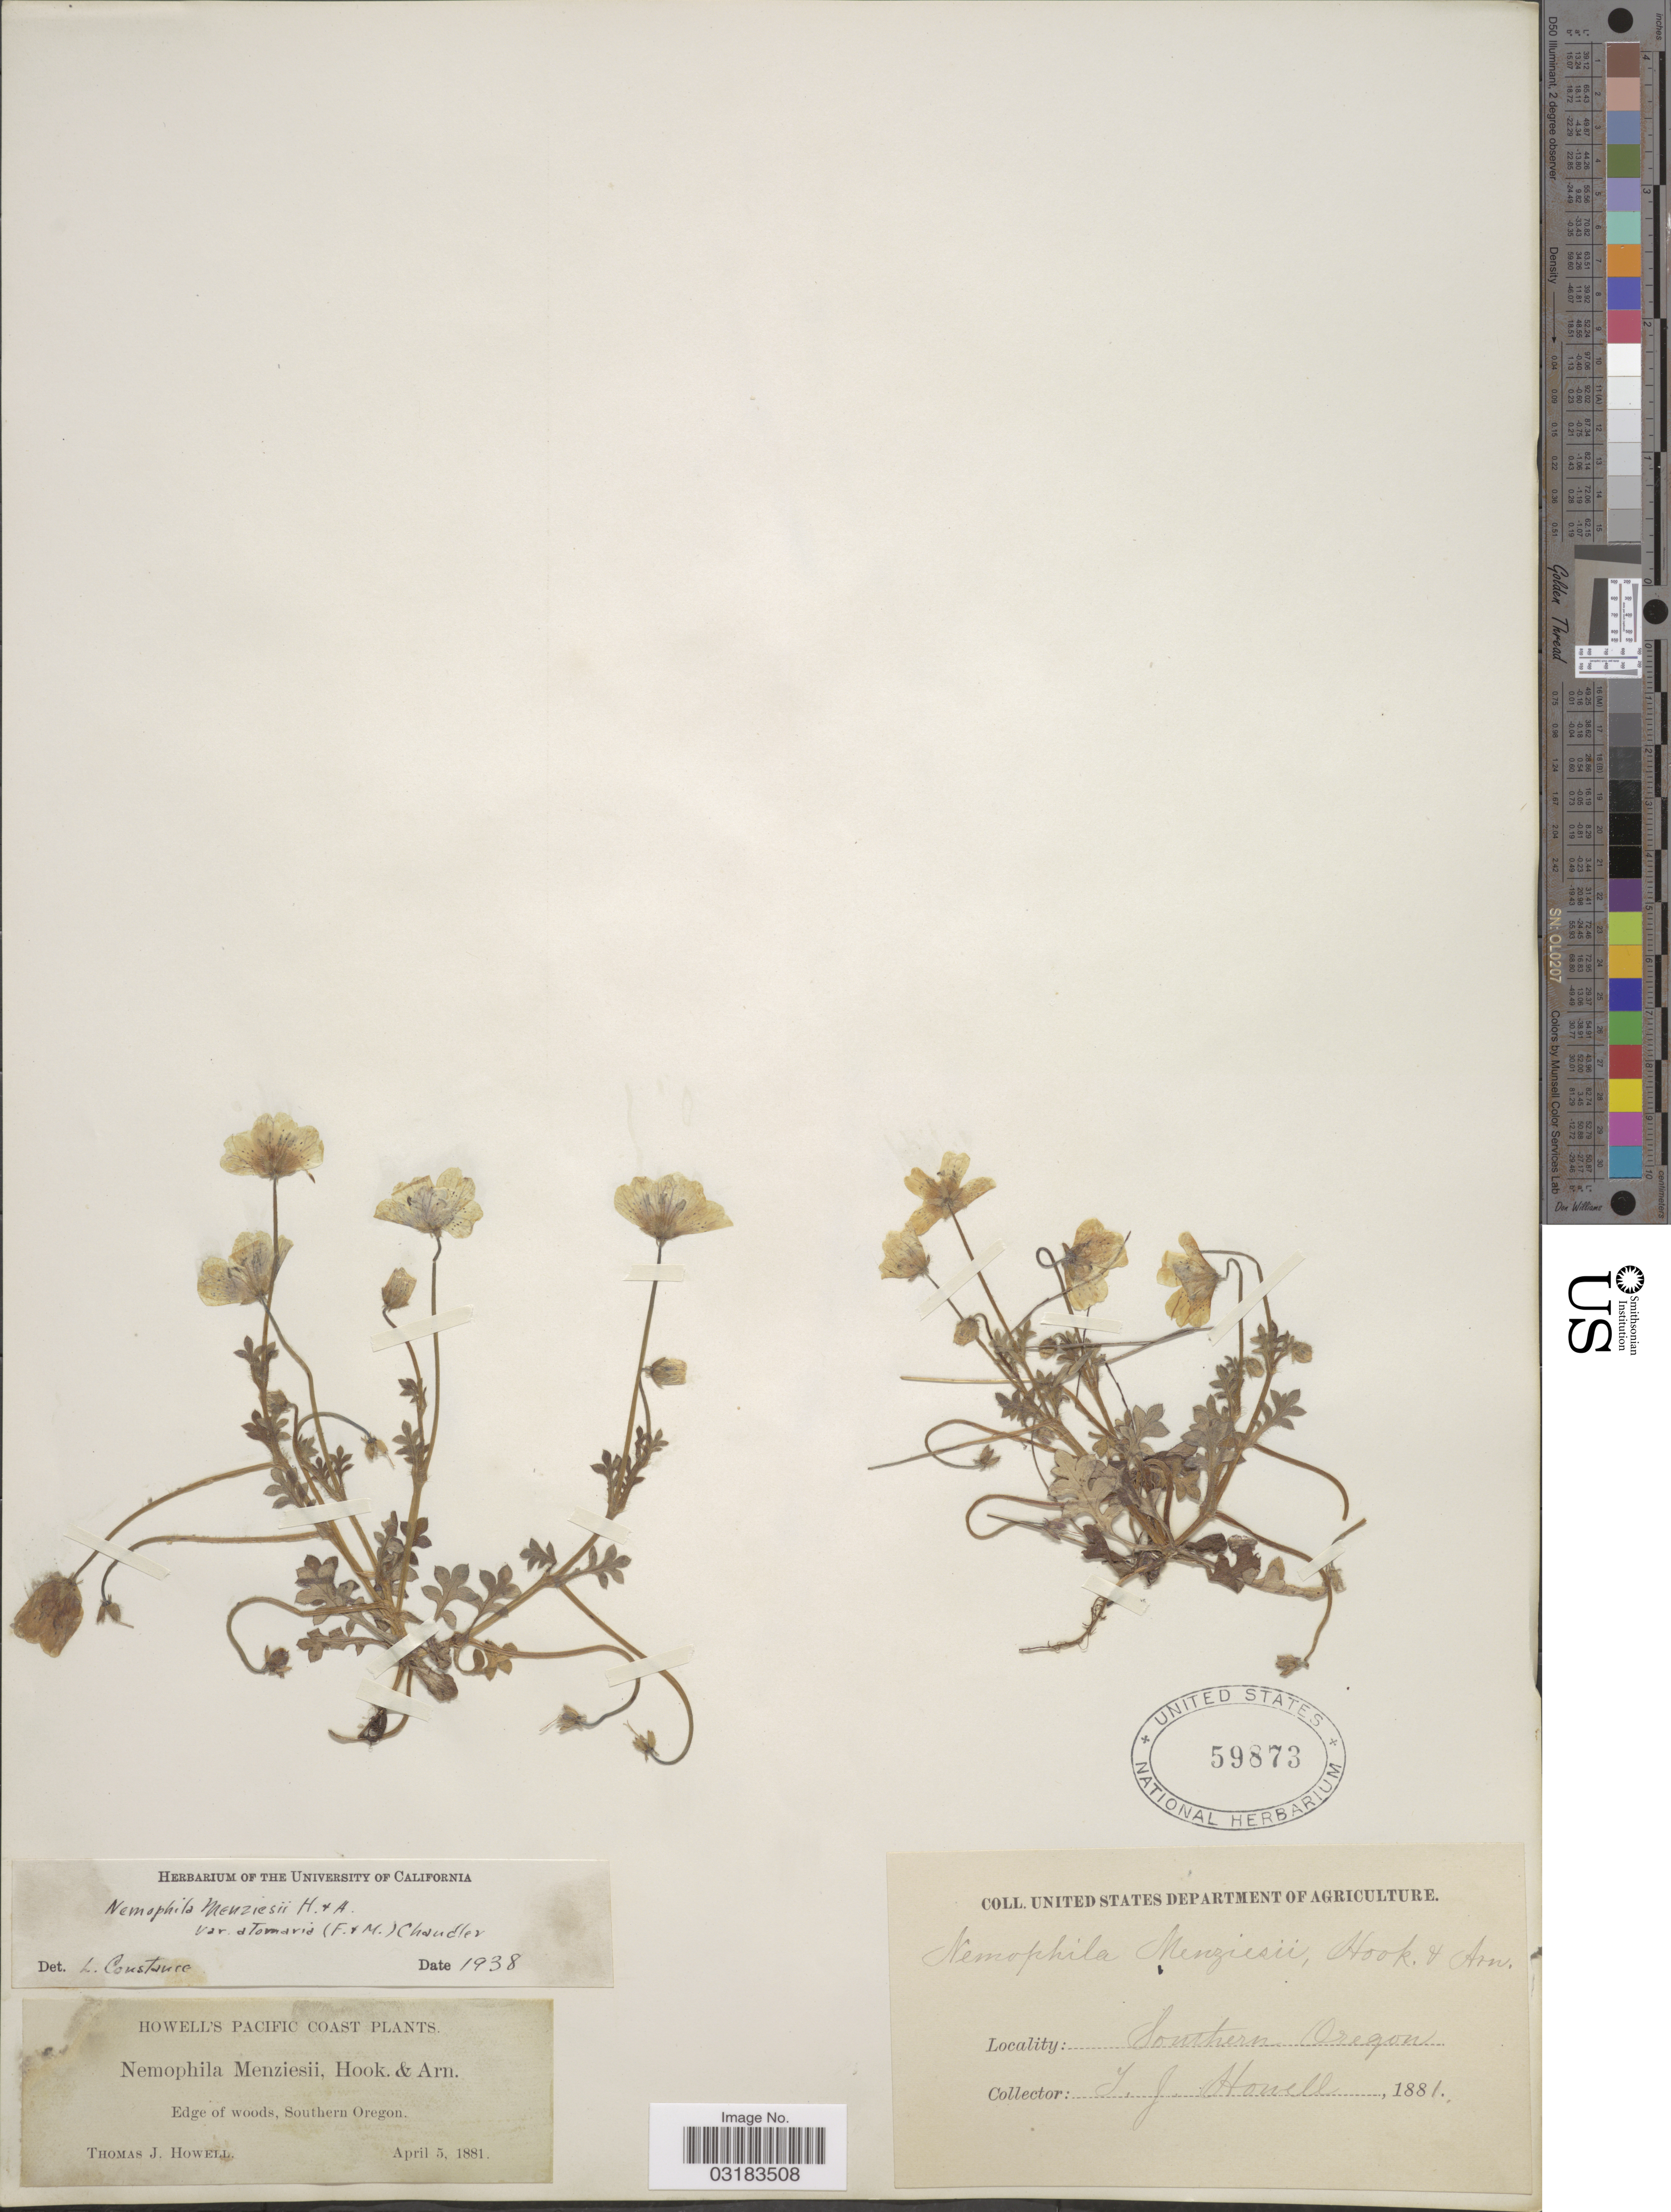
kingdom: Plantae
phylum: Tracheophyta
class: Magnoliopsida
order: Boraginales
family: Hydrophyllaceae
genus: Nemophila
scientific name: Nemophila menziesii var. atomaria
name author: (Fisch. & C.A. Mey.) H.P. Chandler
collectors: T. J. Howell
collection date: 1881-04-05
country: United States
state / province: Oregon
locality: Edge of woods, Southern Oregon.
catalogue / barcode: US 59873